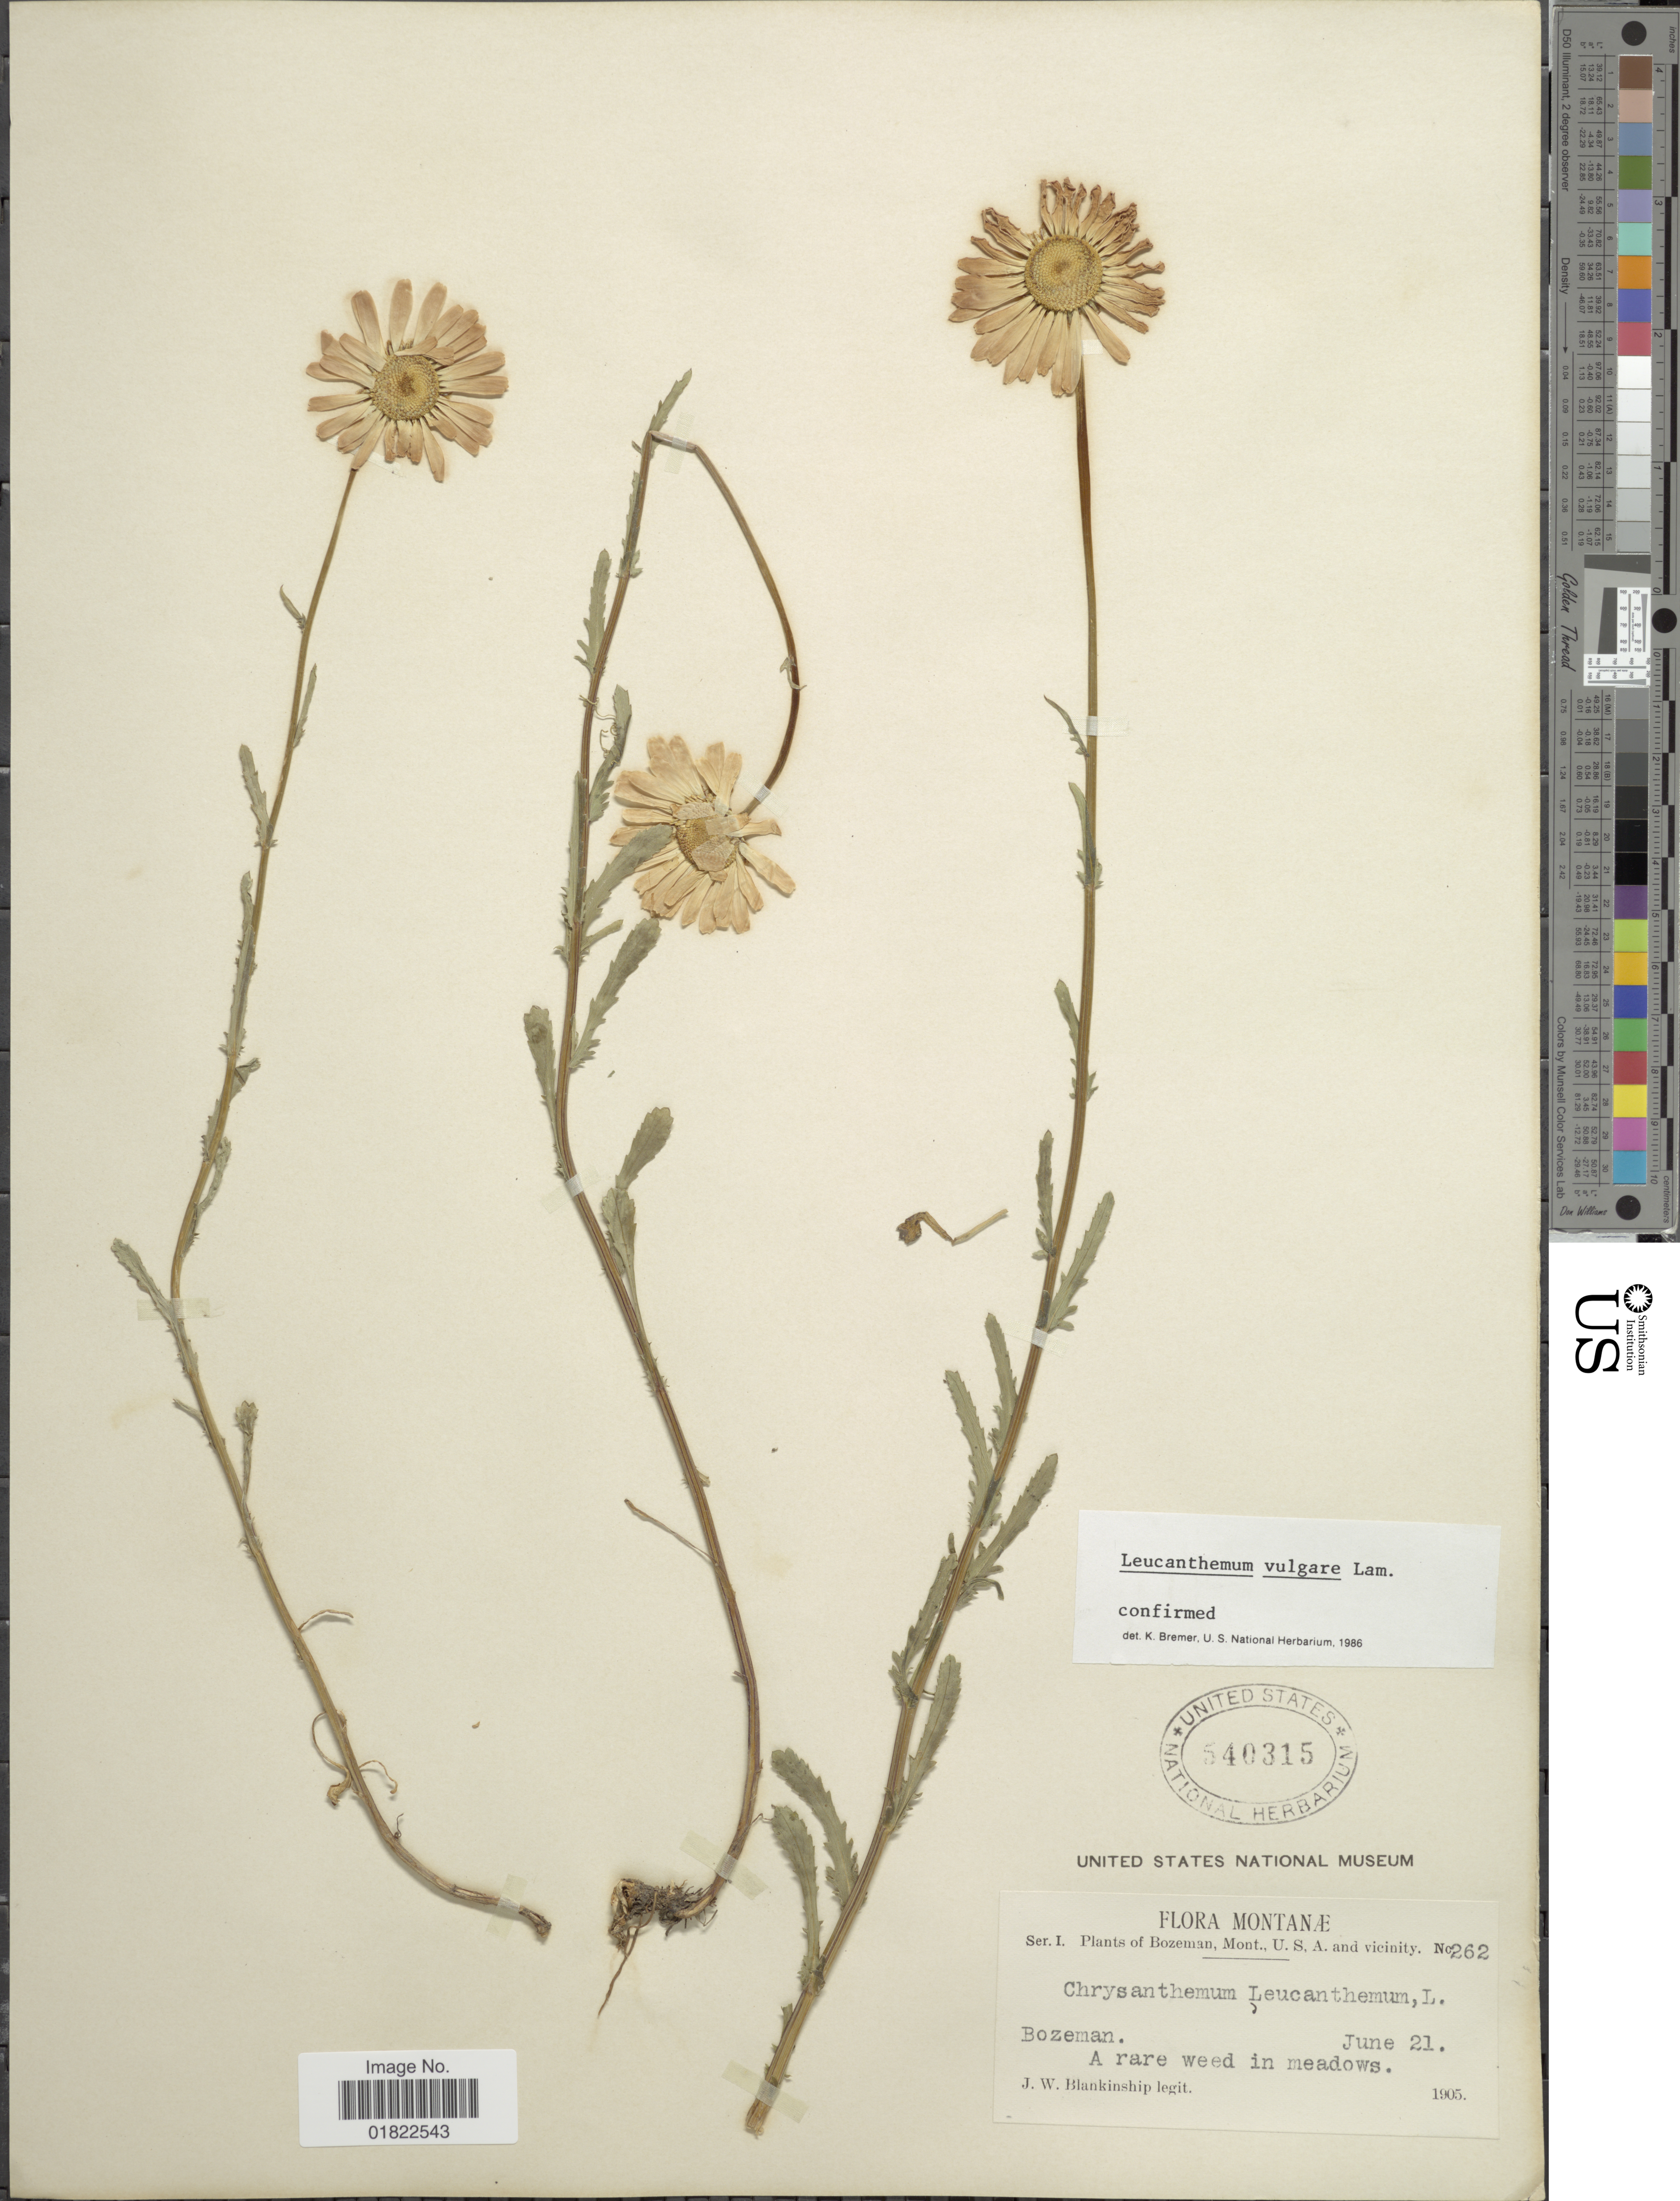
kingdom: Plantae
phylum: Tracheophyta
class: Magnoliopsida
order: Asterales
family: Asteraceae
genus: Leucanthemum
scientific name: Leucanthemum vulgare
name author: Lam.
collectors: J. W. Blankinship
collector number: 262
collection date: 1905-06-21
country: United States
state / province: Montana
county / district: Gallatin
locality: Bozeman, Bozeman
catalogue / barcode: US 540315